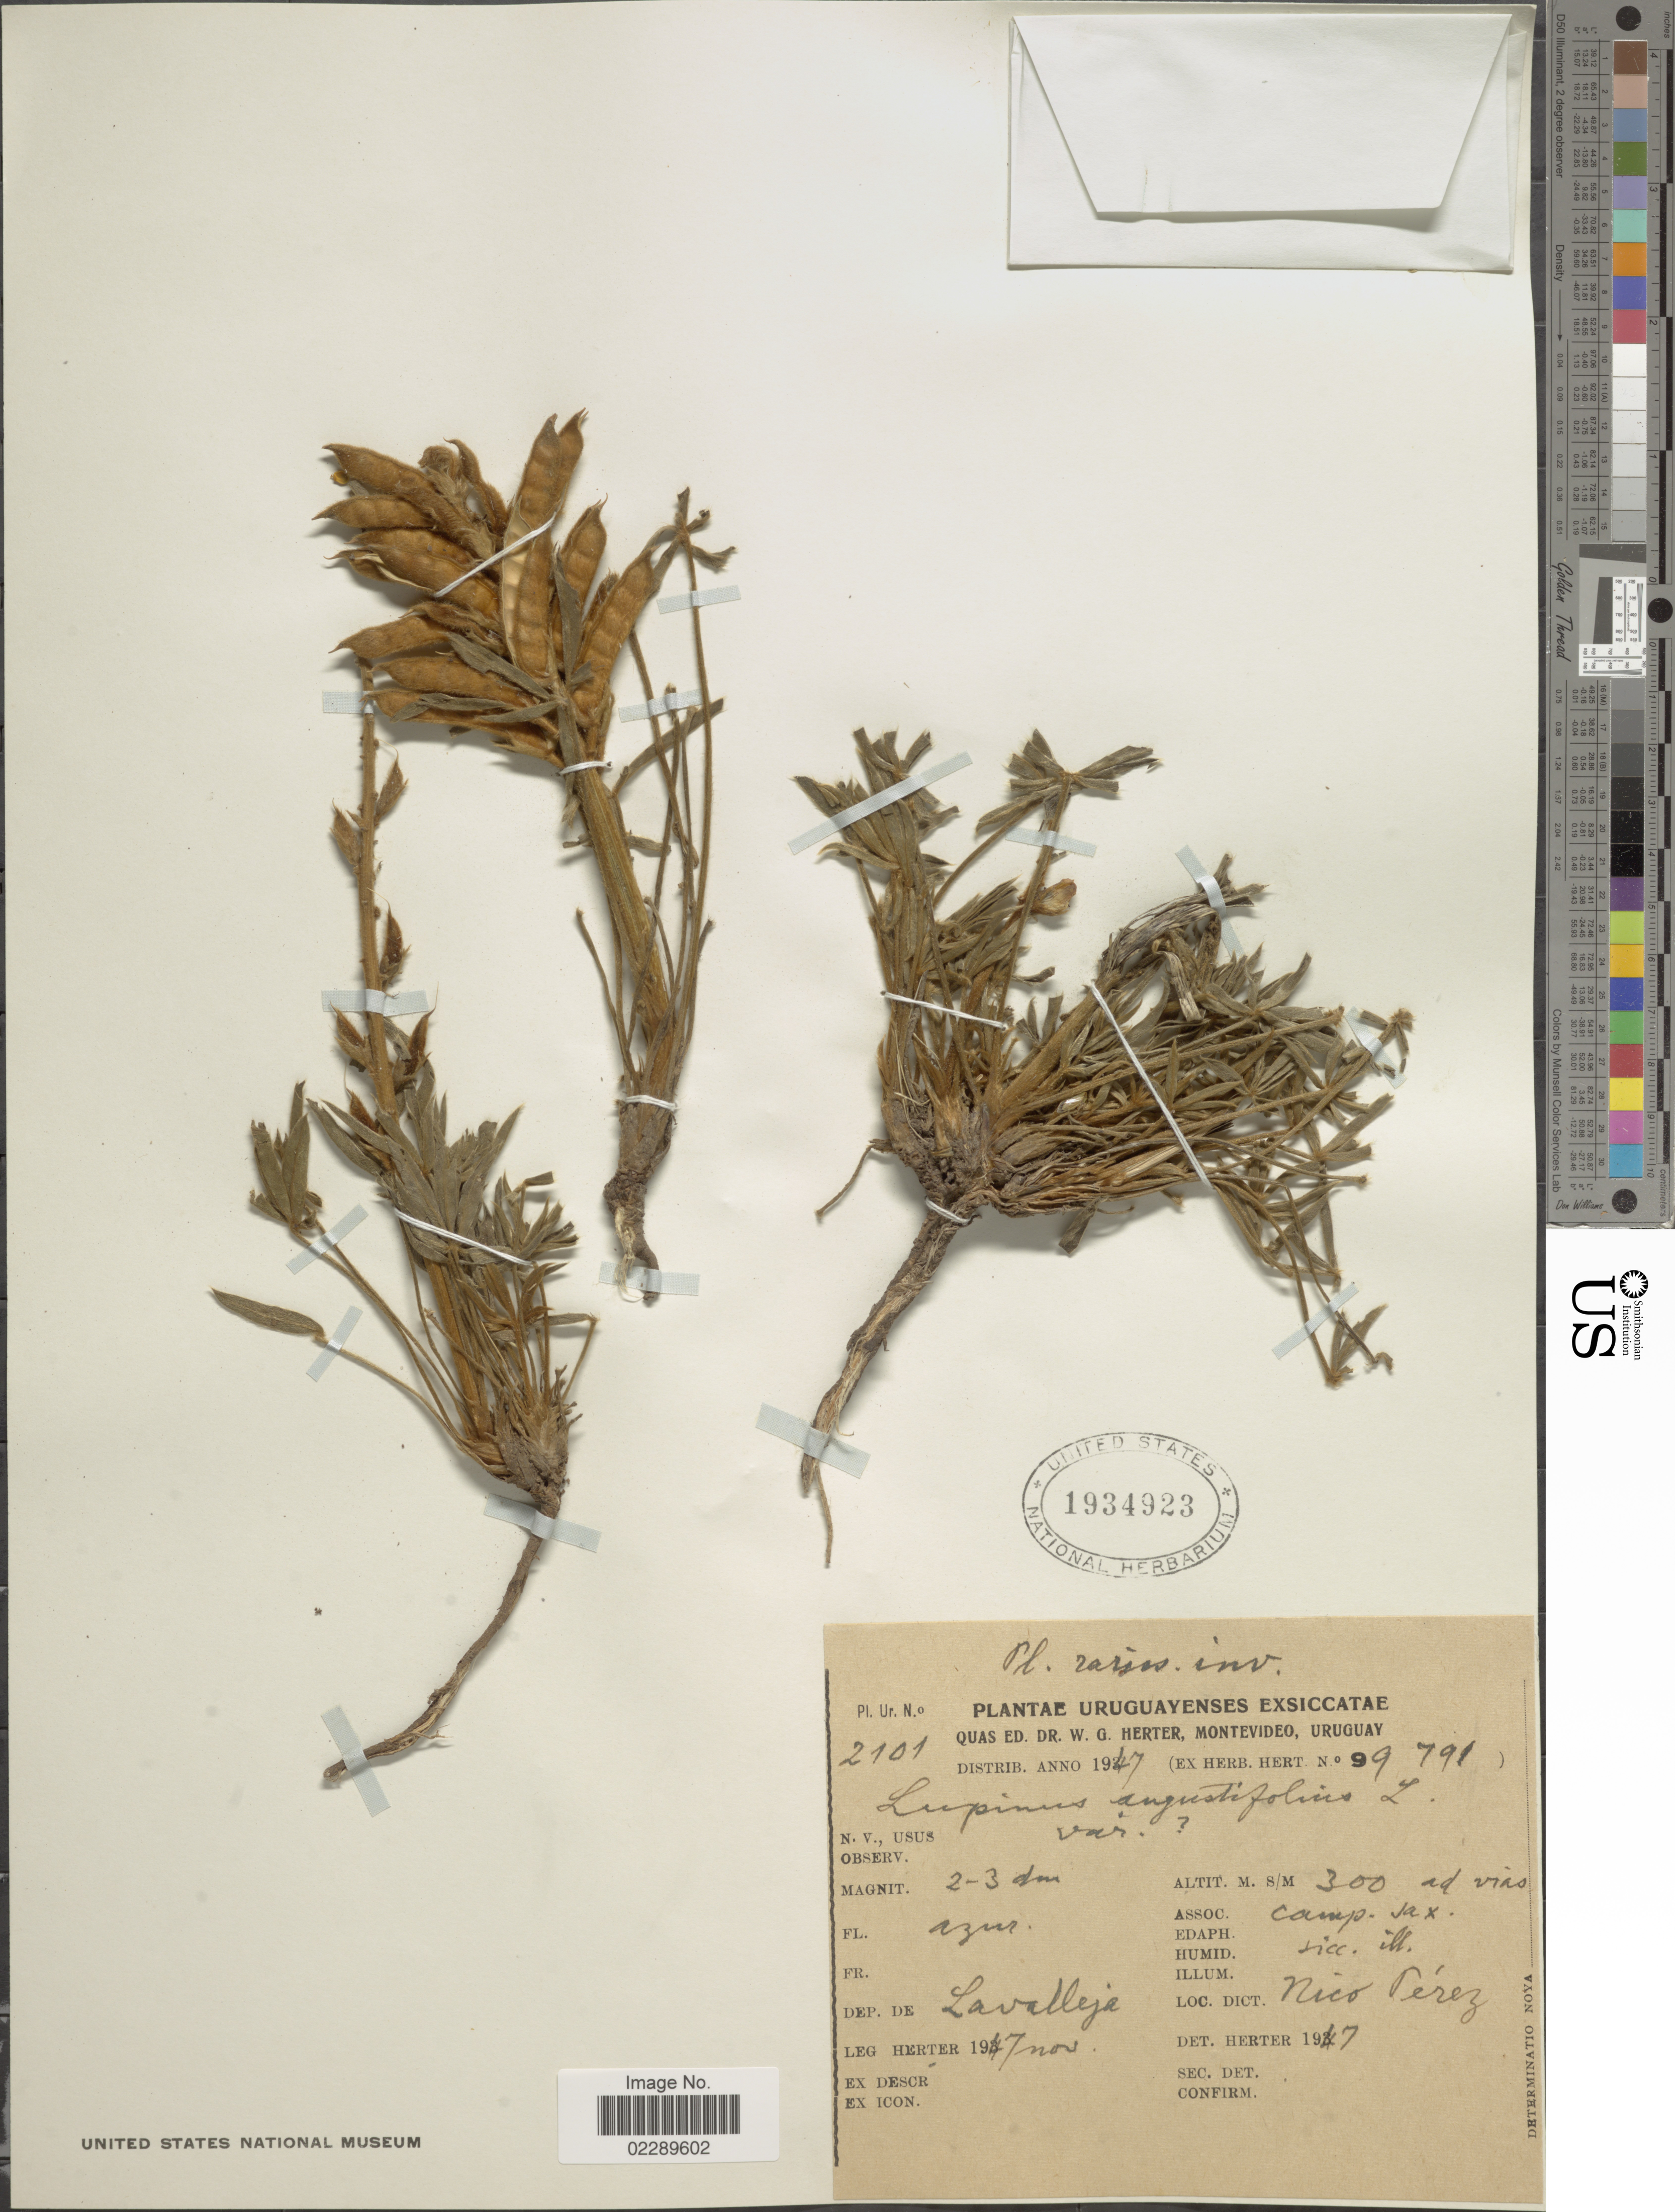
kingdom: Plantae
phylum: Tracheophyta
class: Magnoliopsida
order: Fabales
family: Fabaceae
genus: Lupinus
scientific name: Lupinus angustifolius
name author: L.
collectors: W. G. Herter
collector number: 2101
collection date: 1947-11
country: Uruguay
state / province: Lavalleja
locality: Dep. de Lavalleja. Nico Pérez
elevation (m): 300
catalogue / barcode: US 1934923